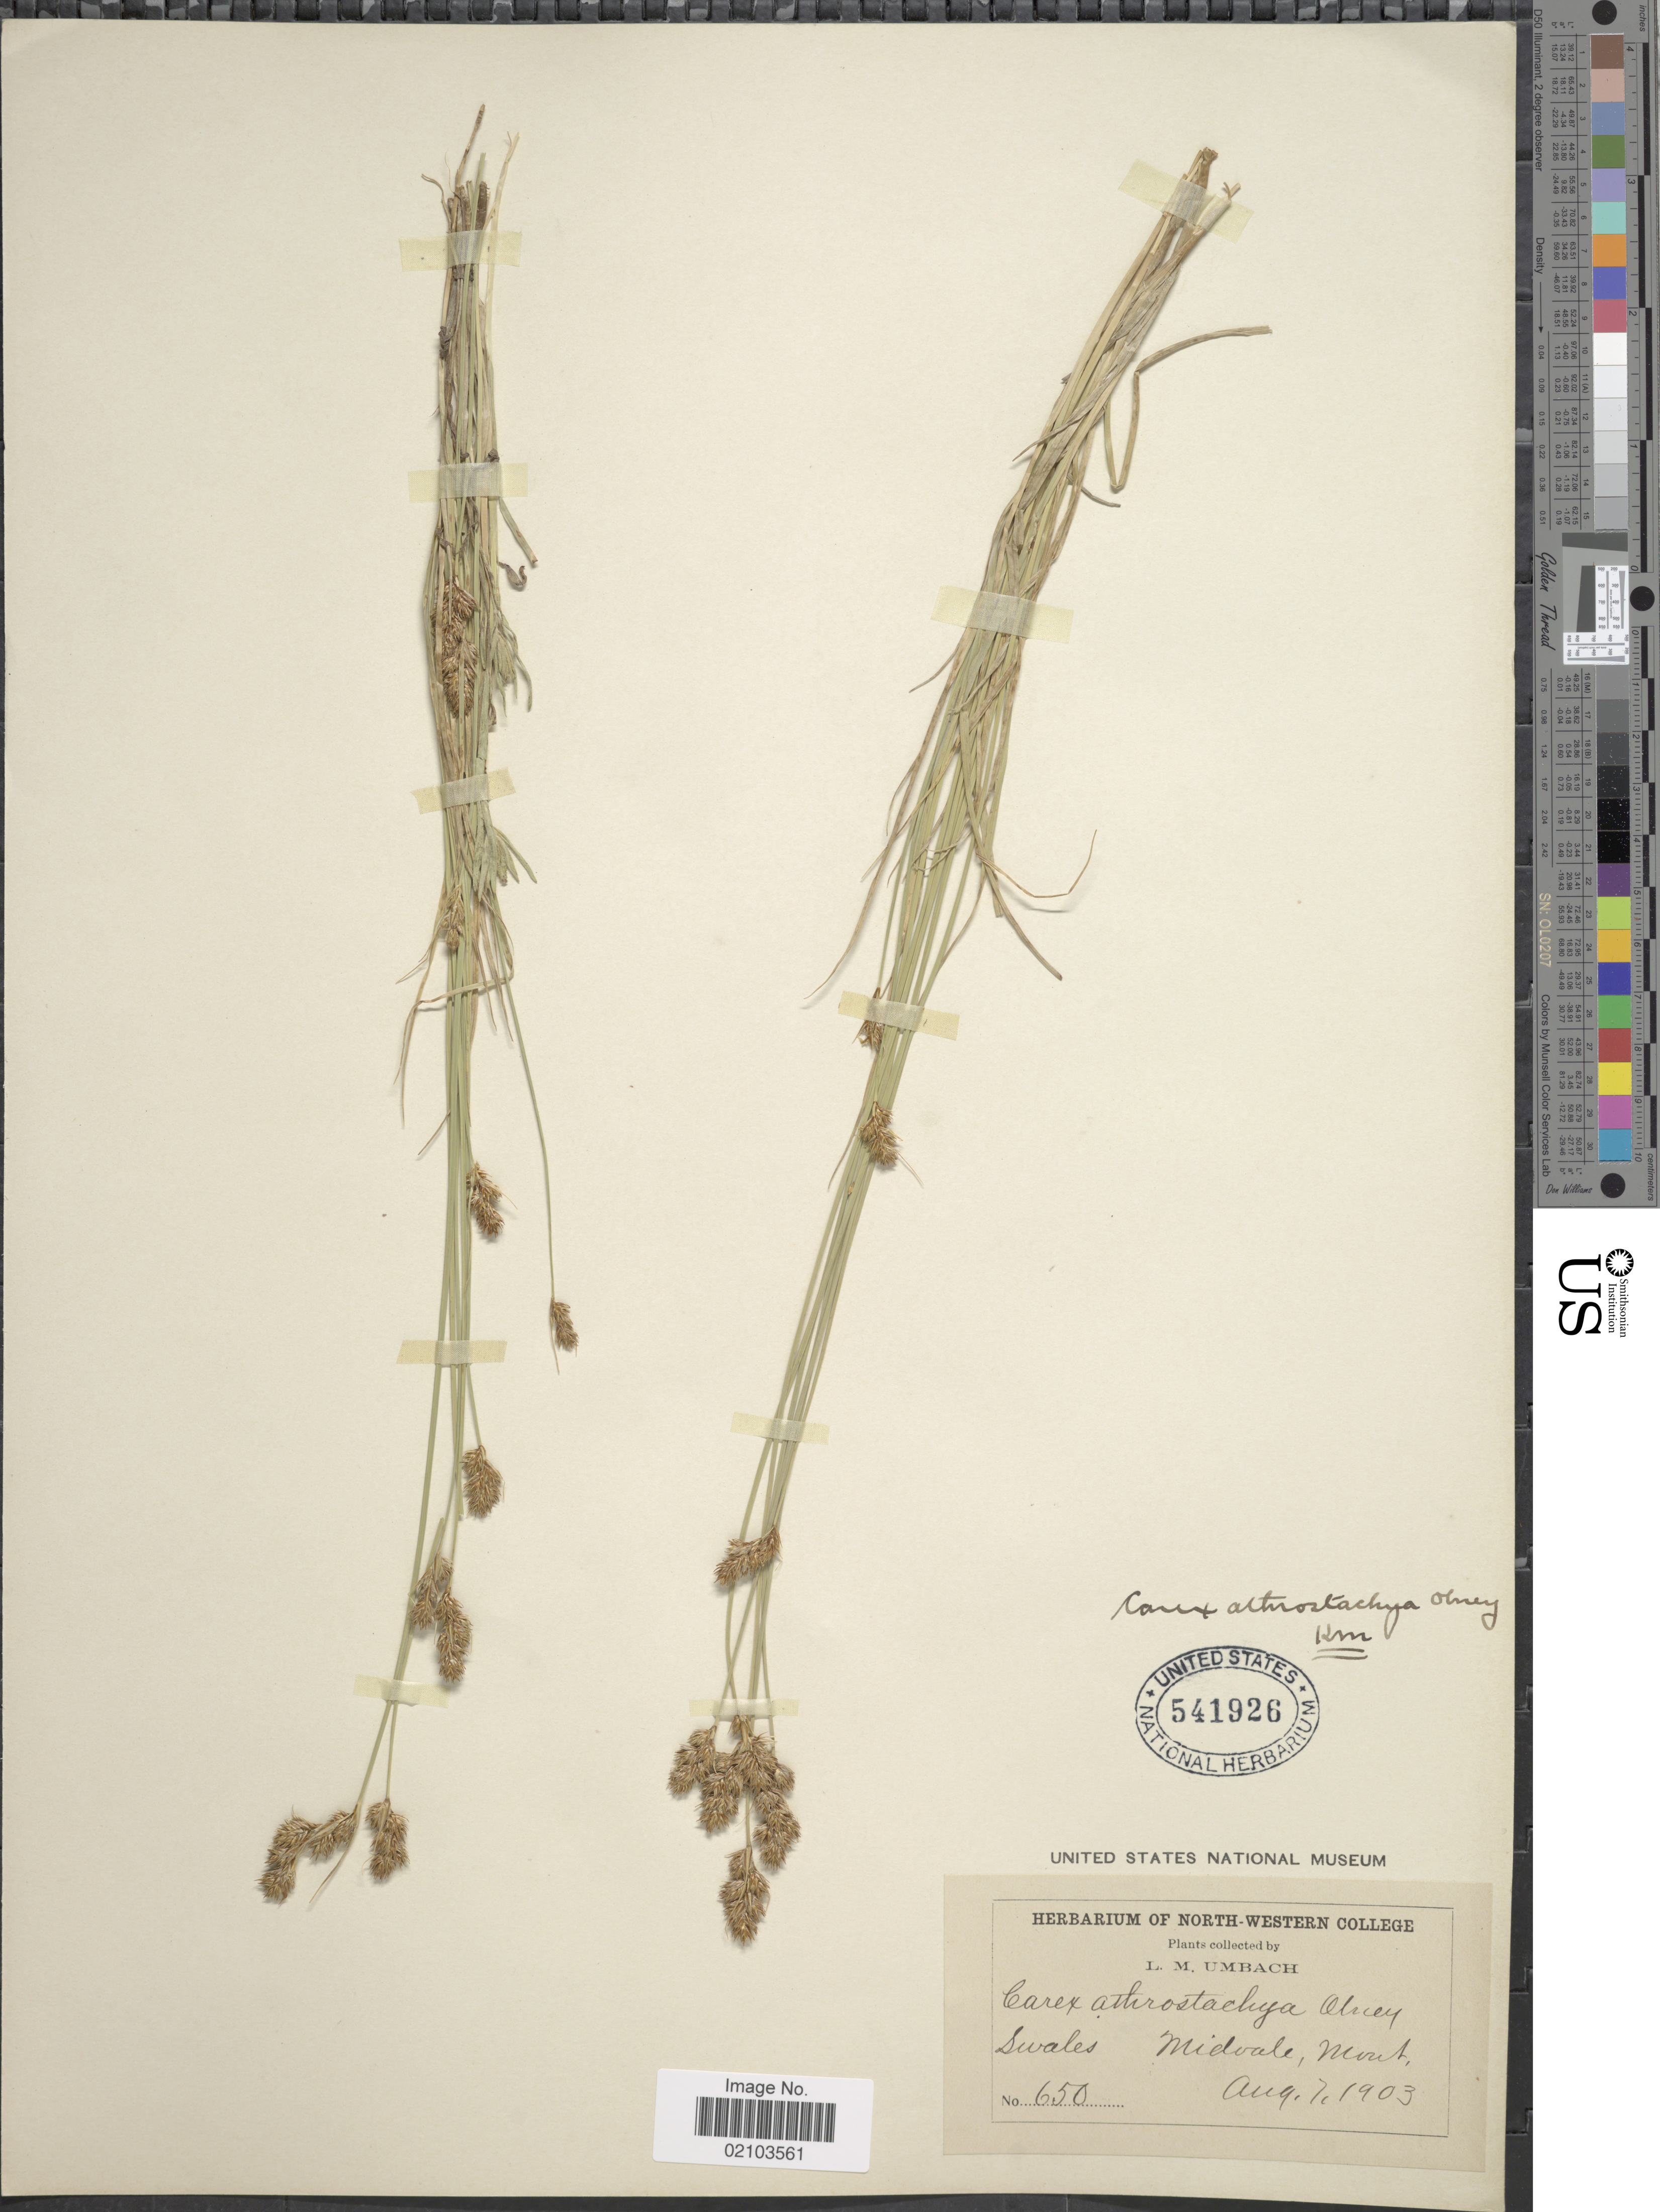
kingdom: Plantae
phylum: Tracheophyta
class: Liliopsida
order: Poales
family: Cyperaceae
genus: Carex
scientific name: Carex athrostachya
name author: Olney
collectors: L. M. Umbach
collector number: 650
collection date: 1903-08-07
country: United States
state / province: Montana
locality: Midvale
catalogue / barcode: US 541926